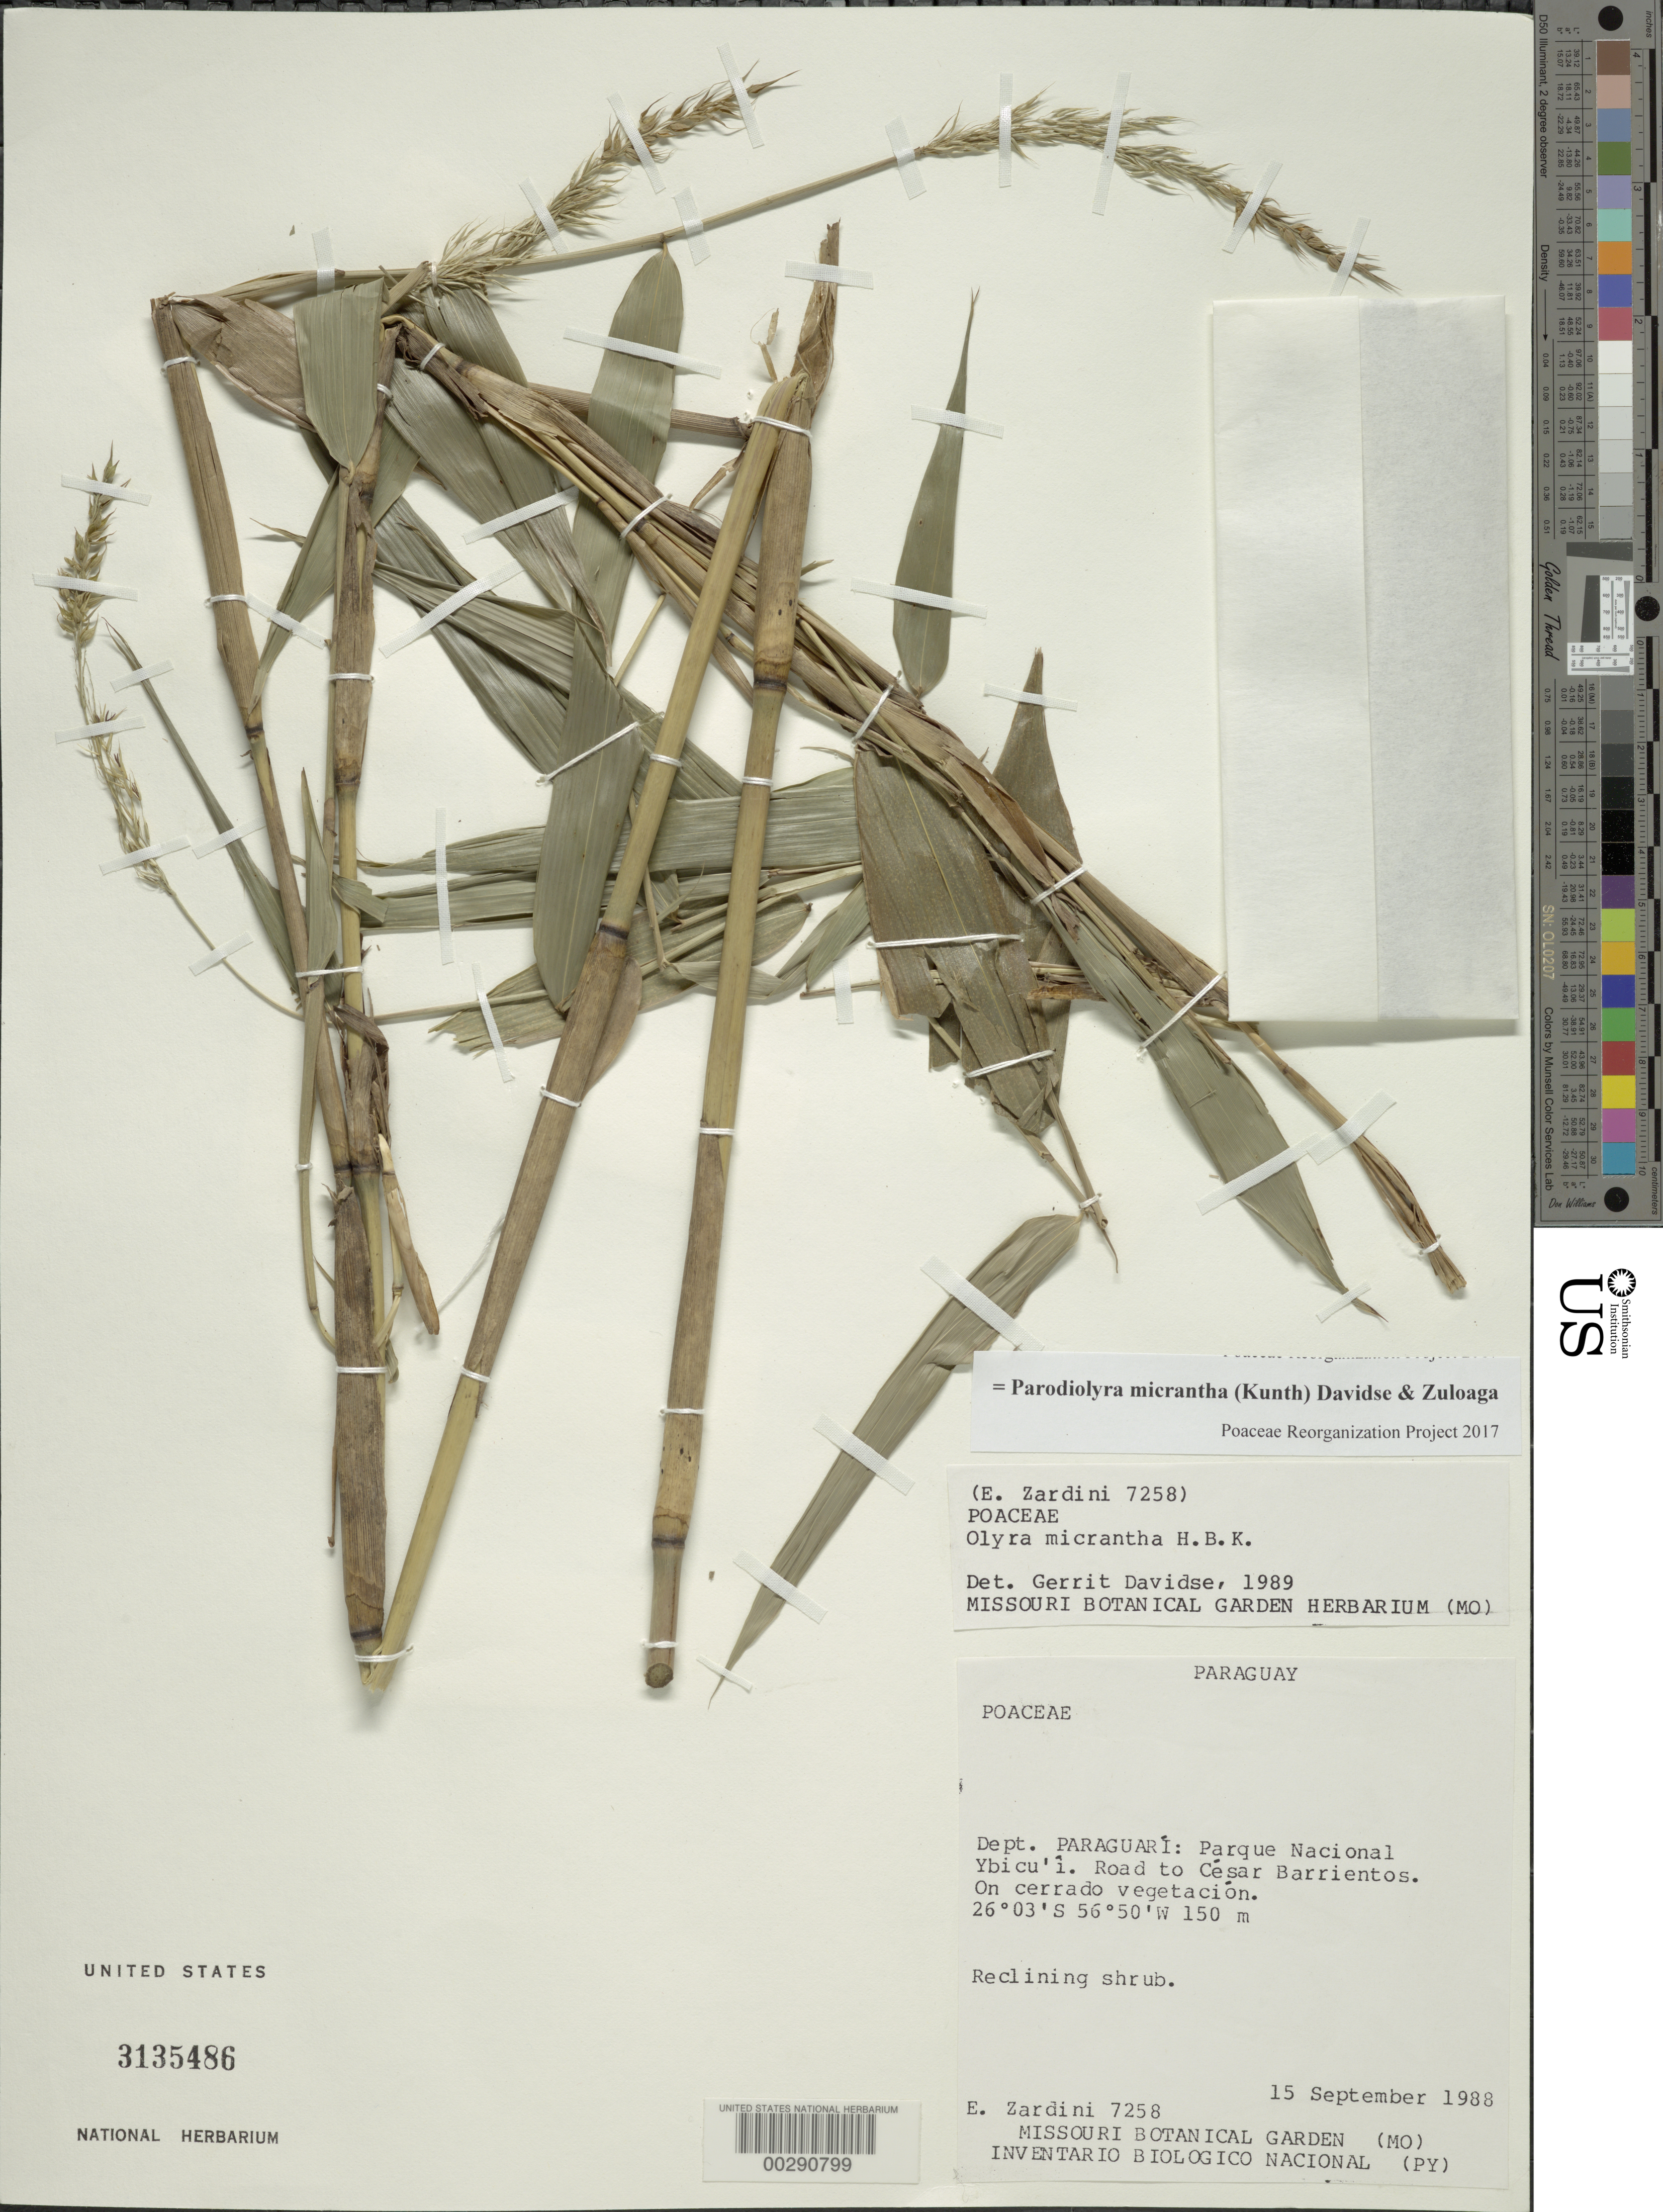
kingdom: Plantae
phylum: Tracheophyta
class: Liliopsida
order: Poales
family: Poaceae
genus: Parodiolyra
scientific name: Parodiolyra micrantha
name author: (Kunth) Davidse & Zuloaga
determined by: Poaceae Reorganization Project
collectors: E. M. Zardini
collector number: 7258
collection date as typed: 15 Sep 1988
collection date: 1988-09-15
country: Paraguay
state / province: Paraguarí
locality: Parque nacional ybicu'i; road to cear barrientos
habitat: On cerrado vegetation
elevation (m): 150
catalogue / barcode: US 3135486